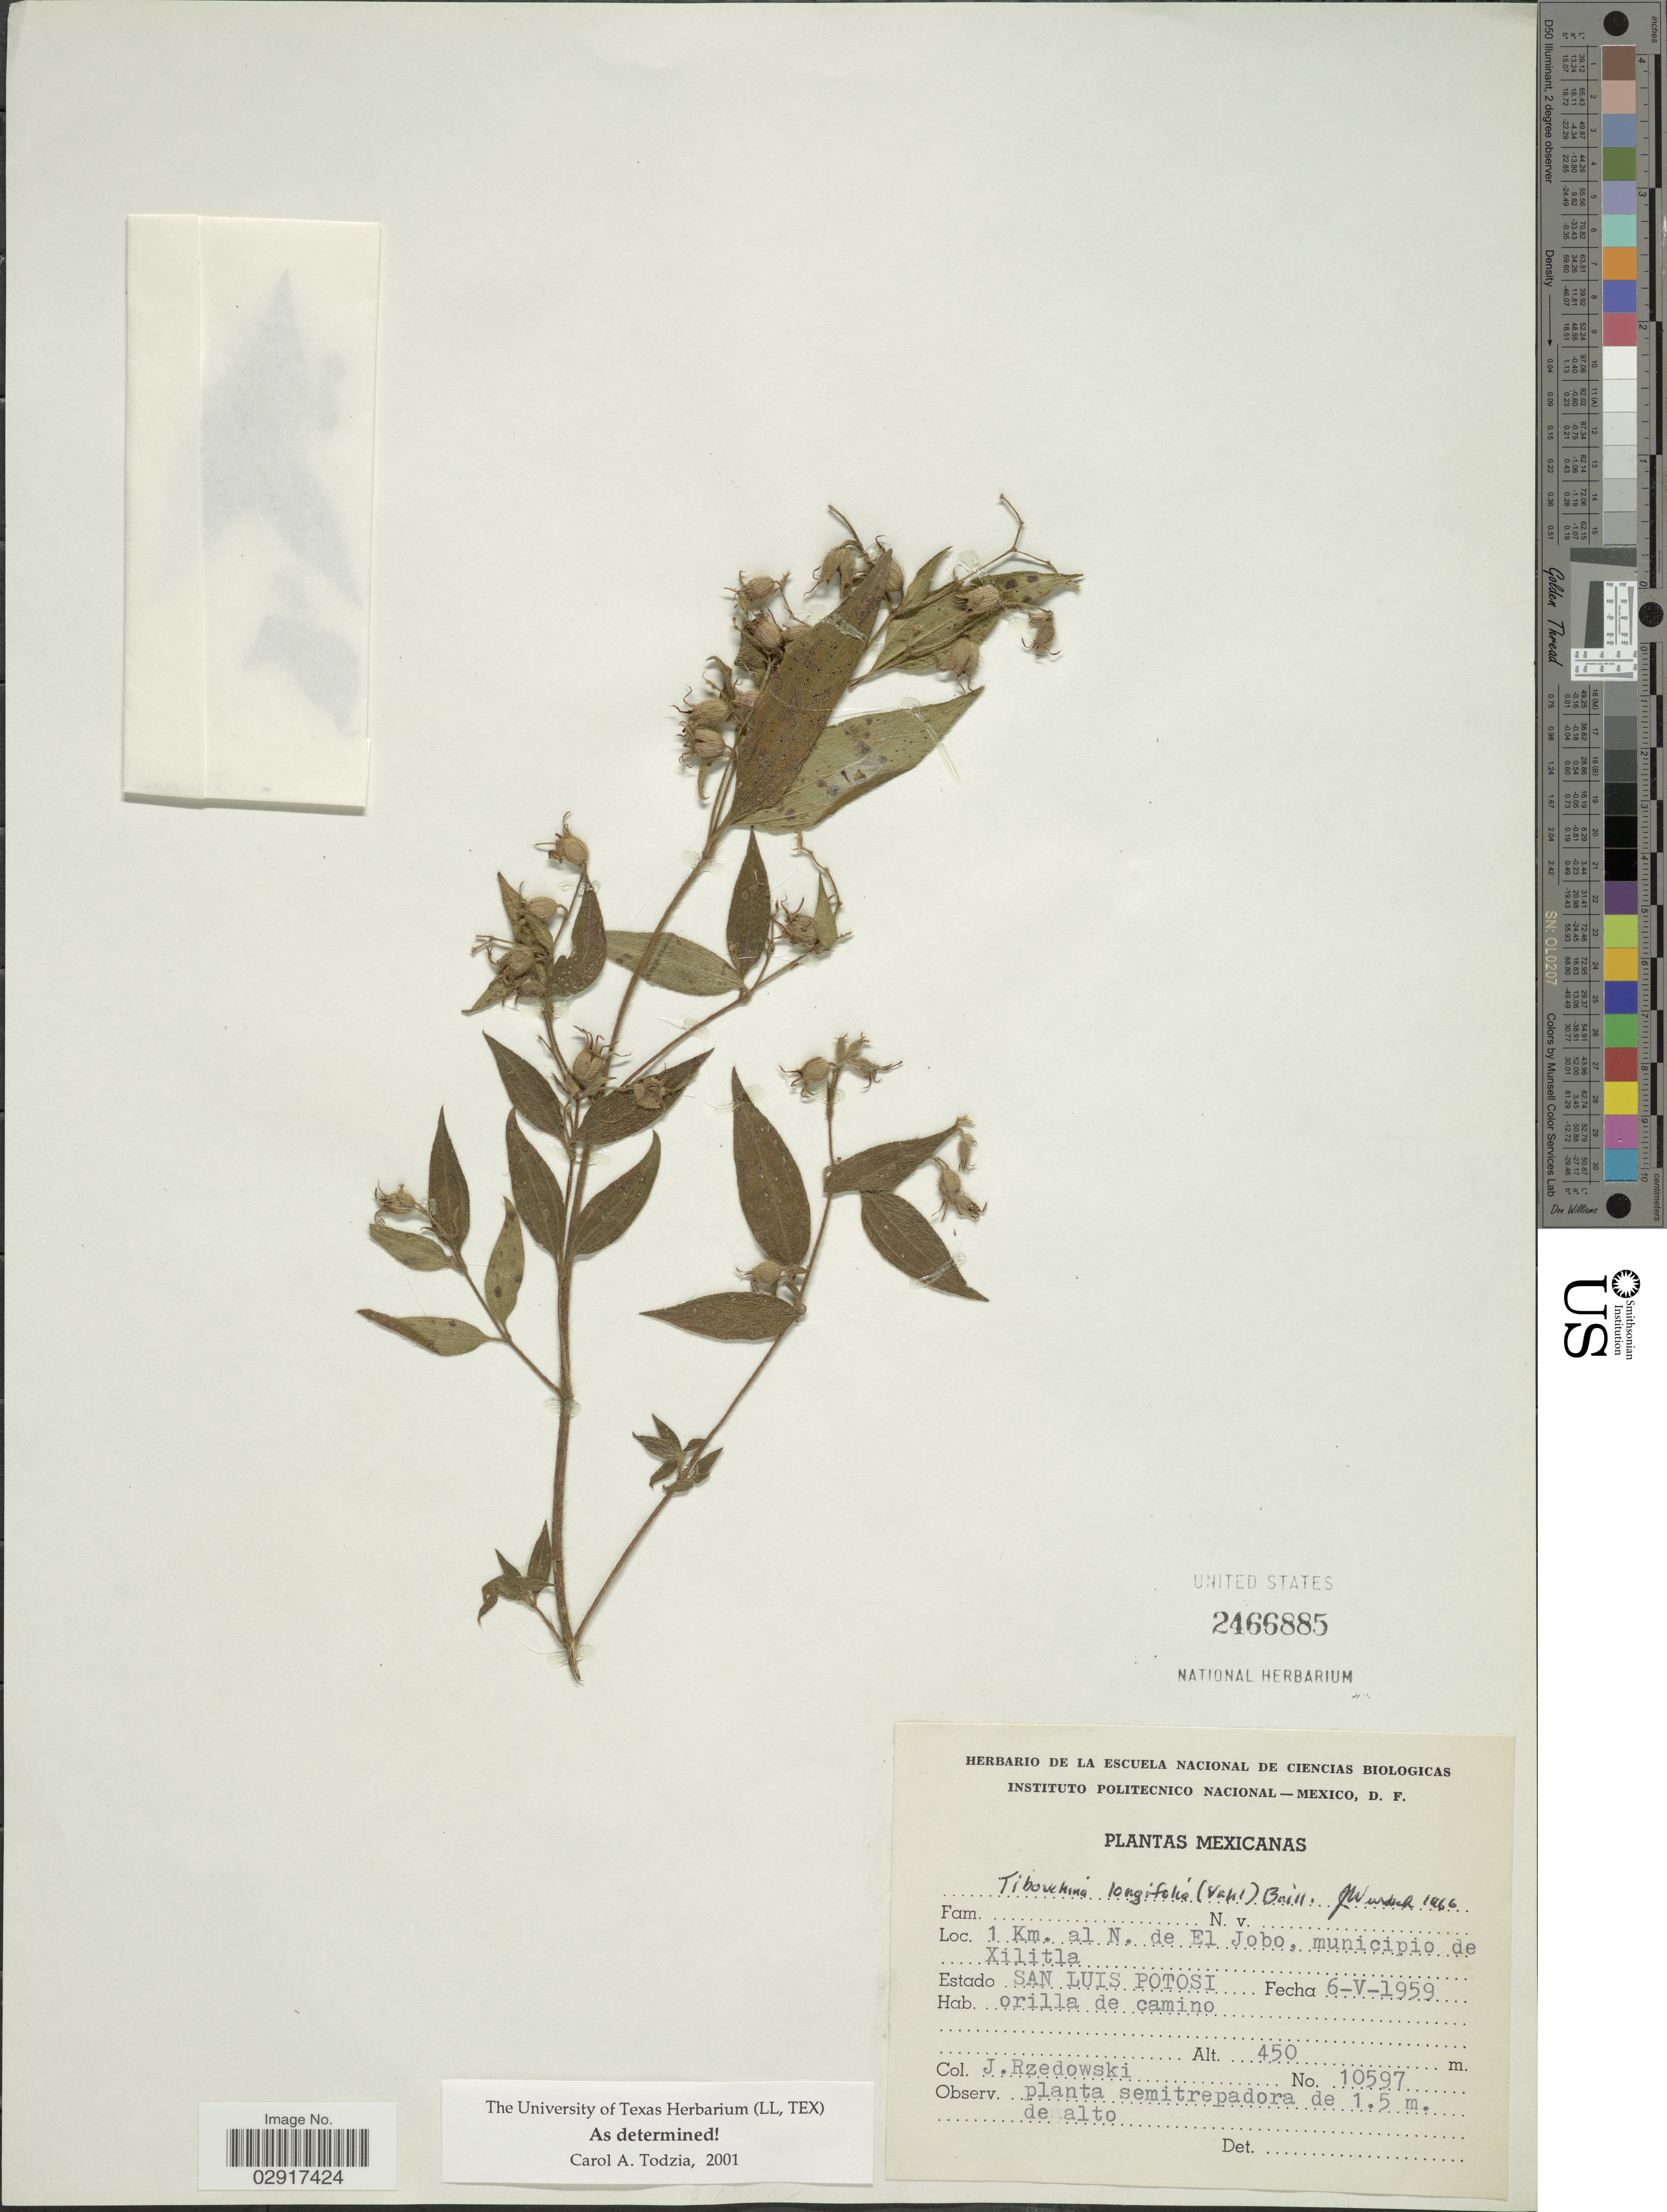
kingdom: Plantae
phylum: Tracheophyta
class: Magnoliopsida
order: Myrtales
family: Melastomataceae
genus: Chaetogastra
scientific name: Chaetogastra longifolia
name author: (Vahl) DC.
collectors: J. Rzedowski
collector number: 10597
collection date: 1959-05-06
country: Mexico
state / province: San Luis Potosí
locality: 1 Km. al N. de El Jobo, municipio de Xilitla. Estado San Luis Potosi.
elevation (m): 450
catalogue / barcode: US 2466885